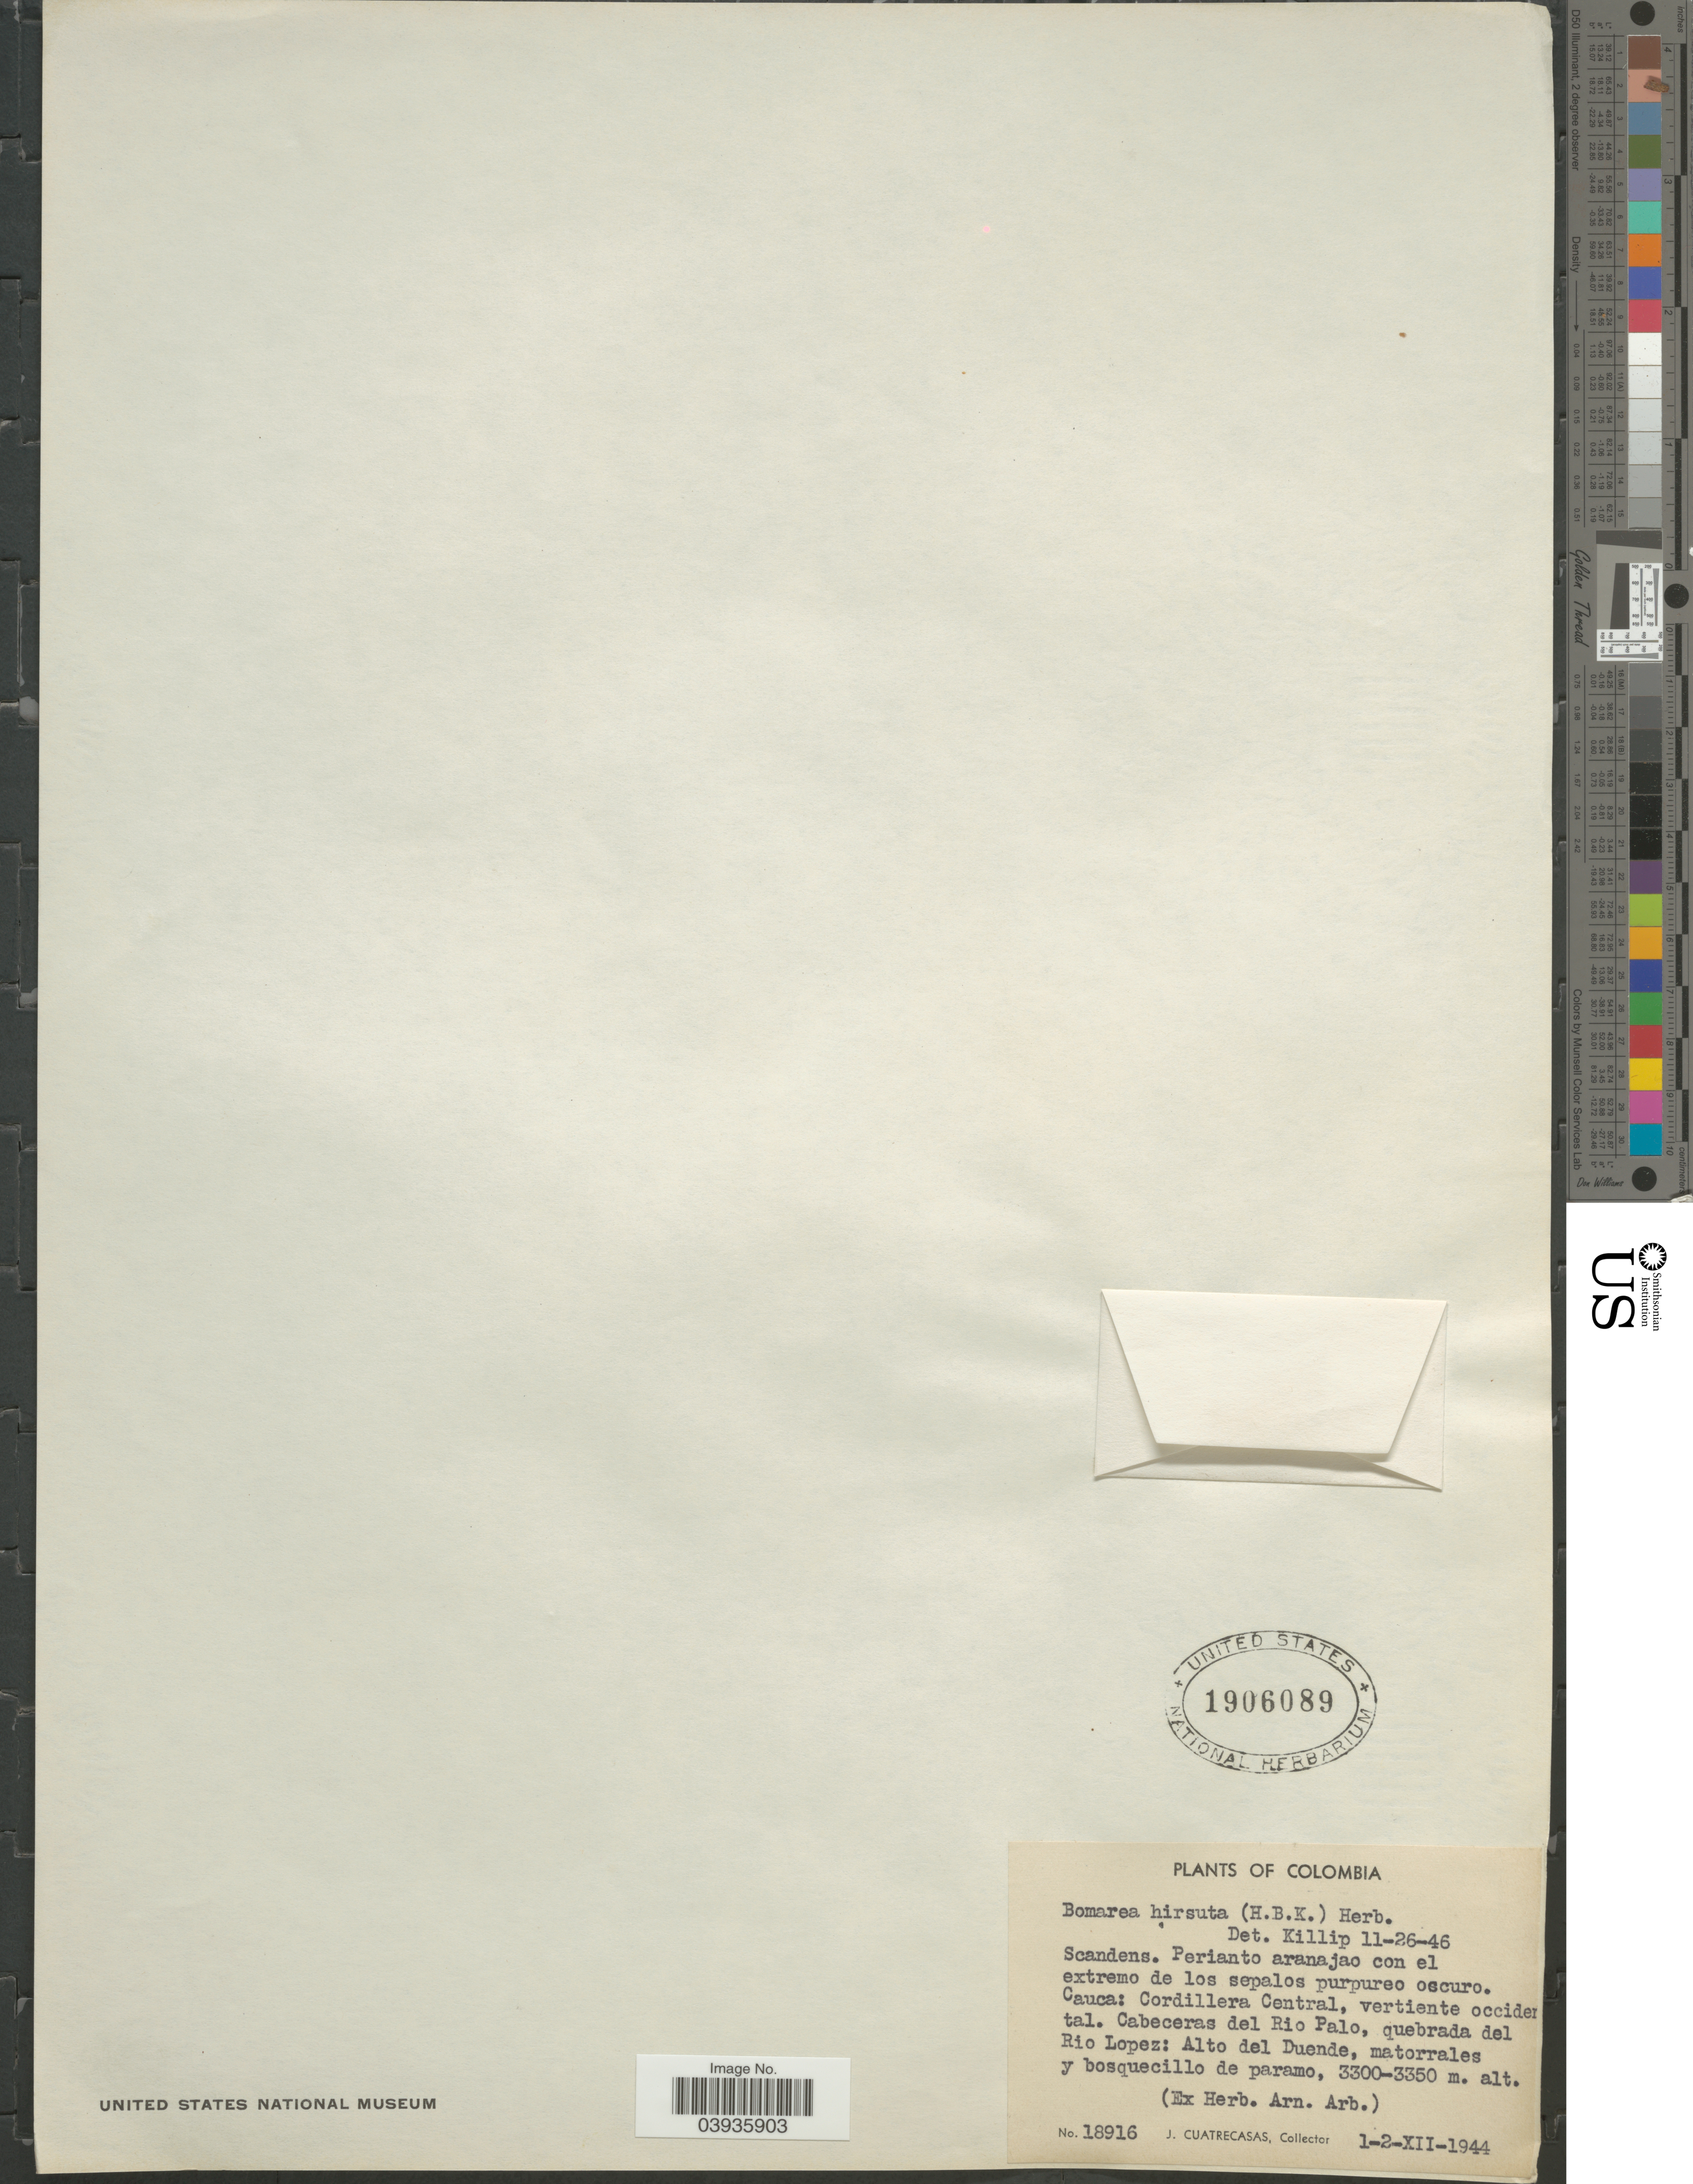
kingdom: Plantae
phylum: Tracheophyta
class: Liliopsida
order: Liliales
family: Alstroemeriaceae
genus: Bomarea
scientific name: Bomarea hirsuta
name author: (Kunth) Herb.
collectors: J. Cuatrecasas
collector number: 18916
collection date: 1944-12-01/1944-12-02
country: Colombia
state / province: Cauca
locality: Cordillera Central, vertiente occidental. Cabeceras del Rio Palo, quebrada del Rio Lopez: Alto del Duende.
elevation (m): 3300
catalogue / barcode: US 1906089